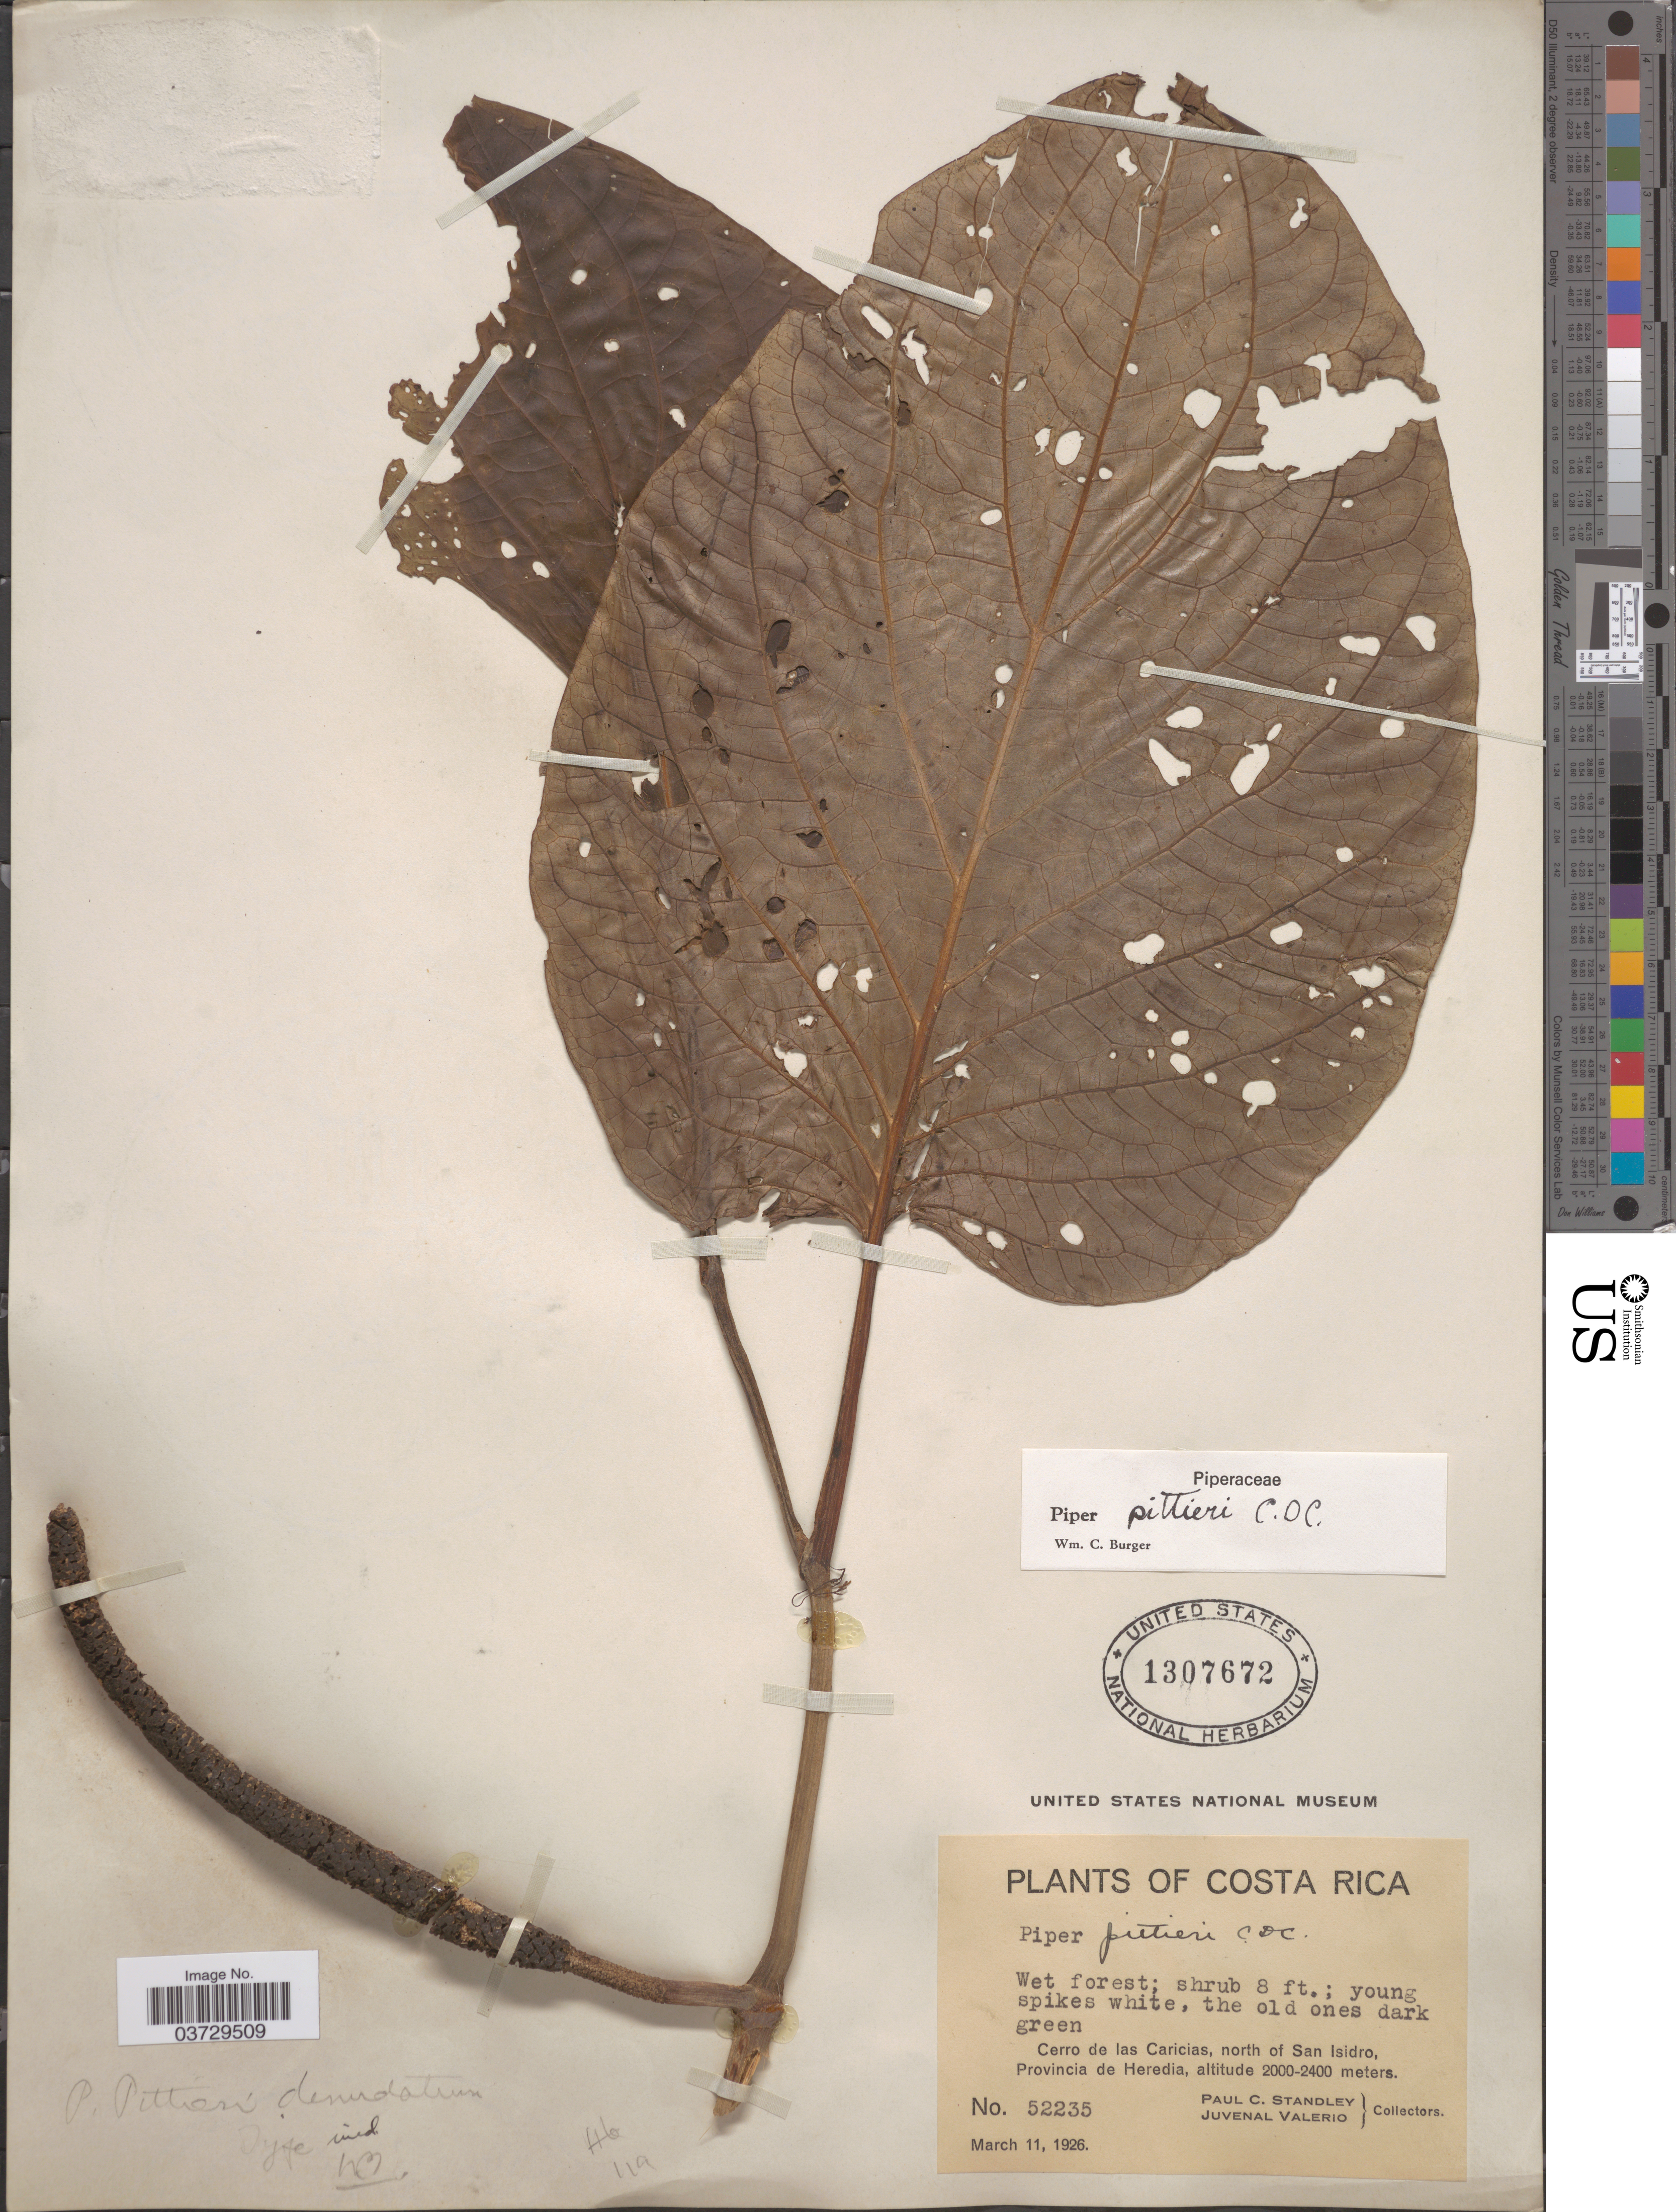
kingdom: Plantae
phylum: Tracheophyta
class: Magnoliopsida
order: Piperales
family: Piperaceae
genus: Piper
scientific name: Piper pittieri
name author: C. DC.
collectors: P. C. Standley & J. Valerio R.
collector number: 52235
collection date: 1926-03-11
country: Costa Rica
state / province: Heredia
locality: Cerro de las Caricias, north of San Isidro.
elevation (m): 2000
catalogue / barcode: US 1307672